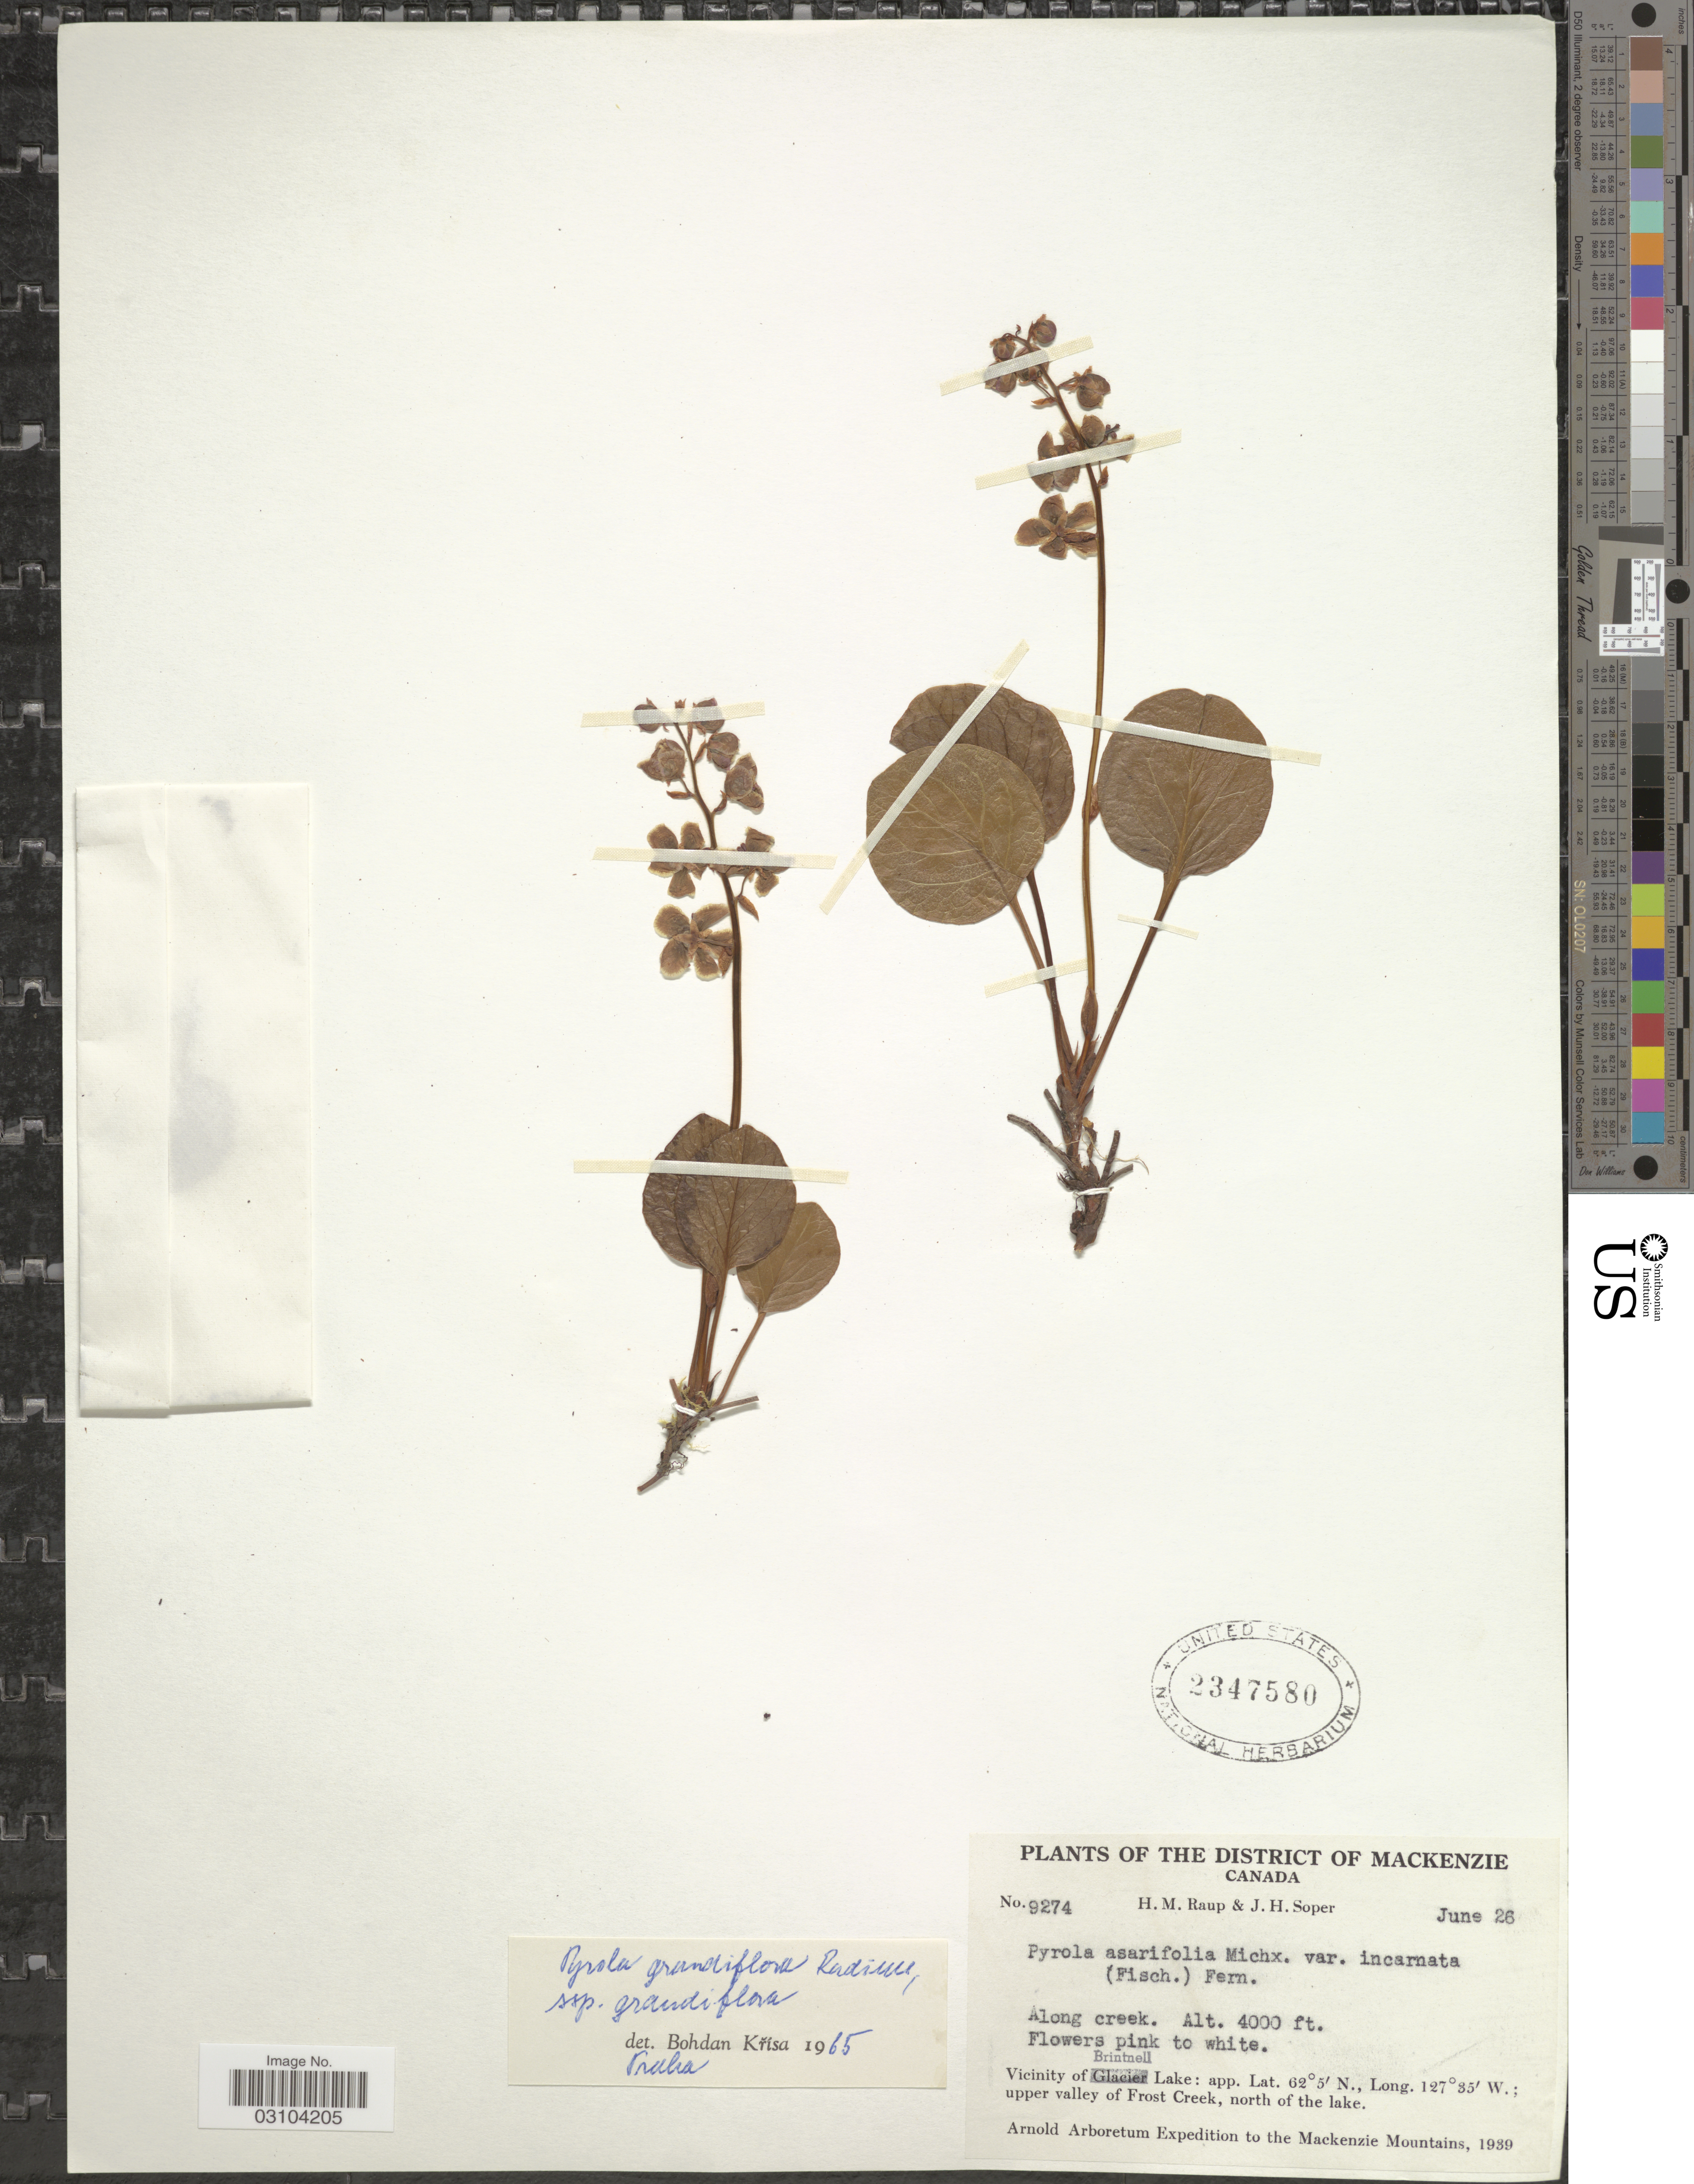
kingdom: Plantae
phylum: Tracheophyta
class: Magnoliopsida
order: Ericales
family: Ericaceae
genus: Pyrola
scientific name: Pyrola grandiflora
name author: Radius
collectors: H. Raup & J. H. Soper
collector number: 9274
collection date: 1939-06-26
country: Canada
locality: District of Mackenzie. Along creek. Vicinity of Brintnell Lake. Upper valley of Frost Creek, north of the lake. Mackenzie Mountains.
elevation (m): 1219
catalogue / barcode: US 2347580